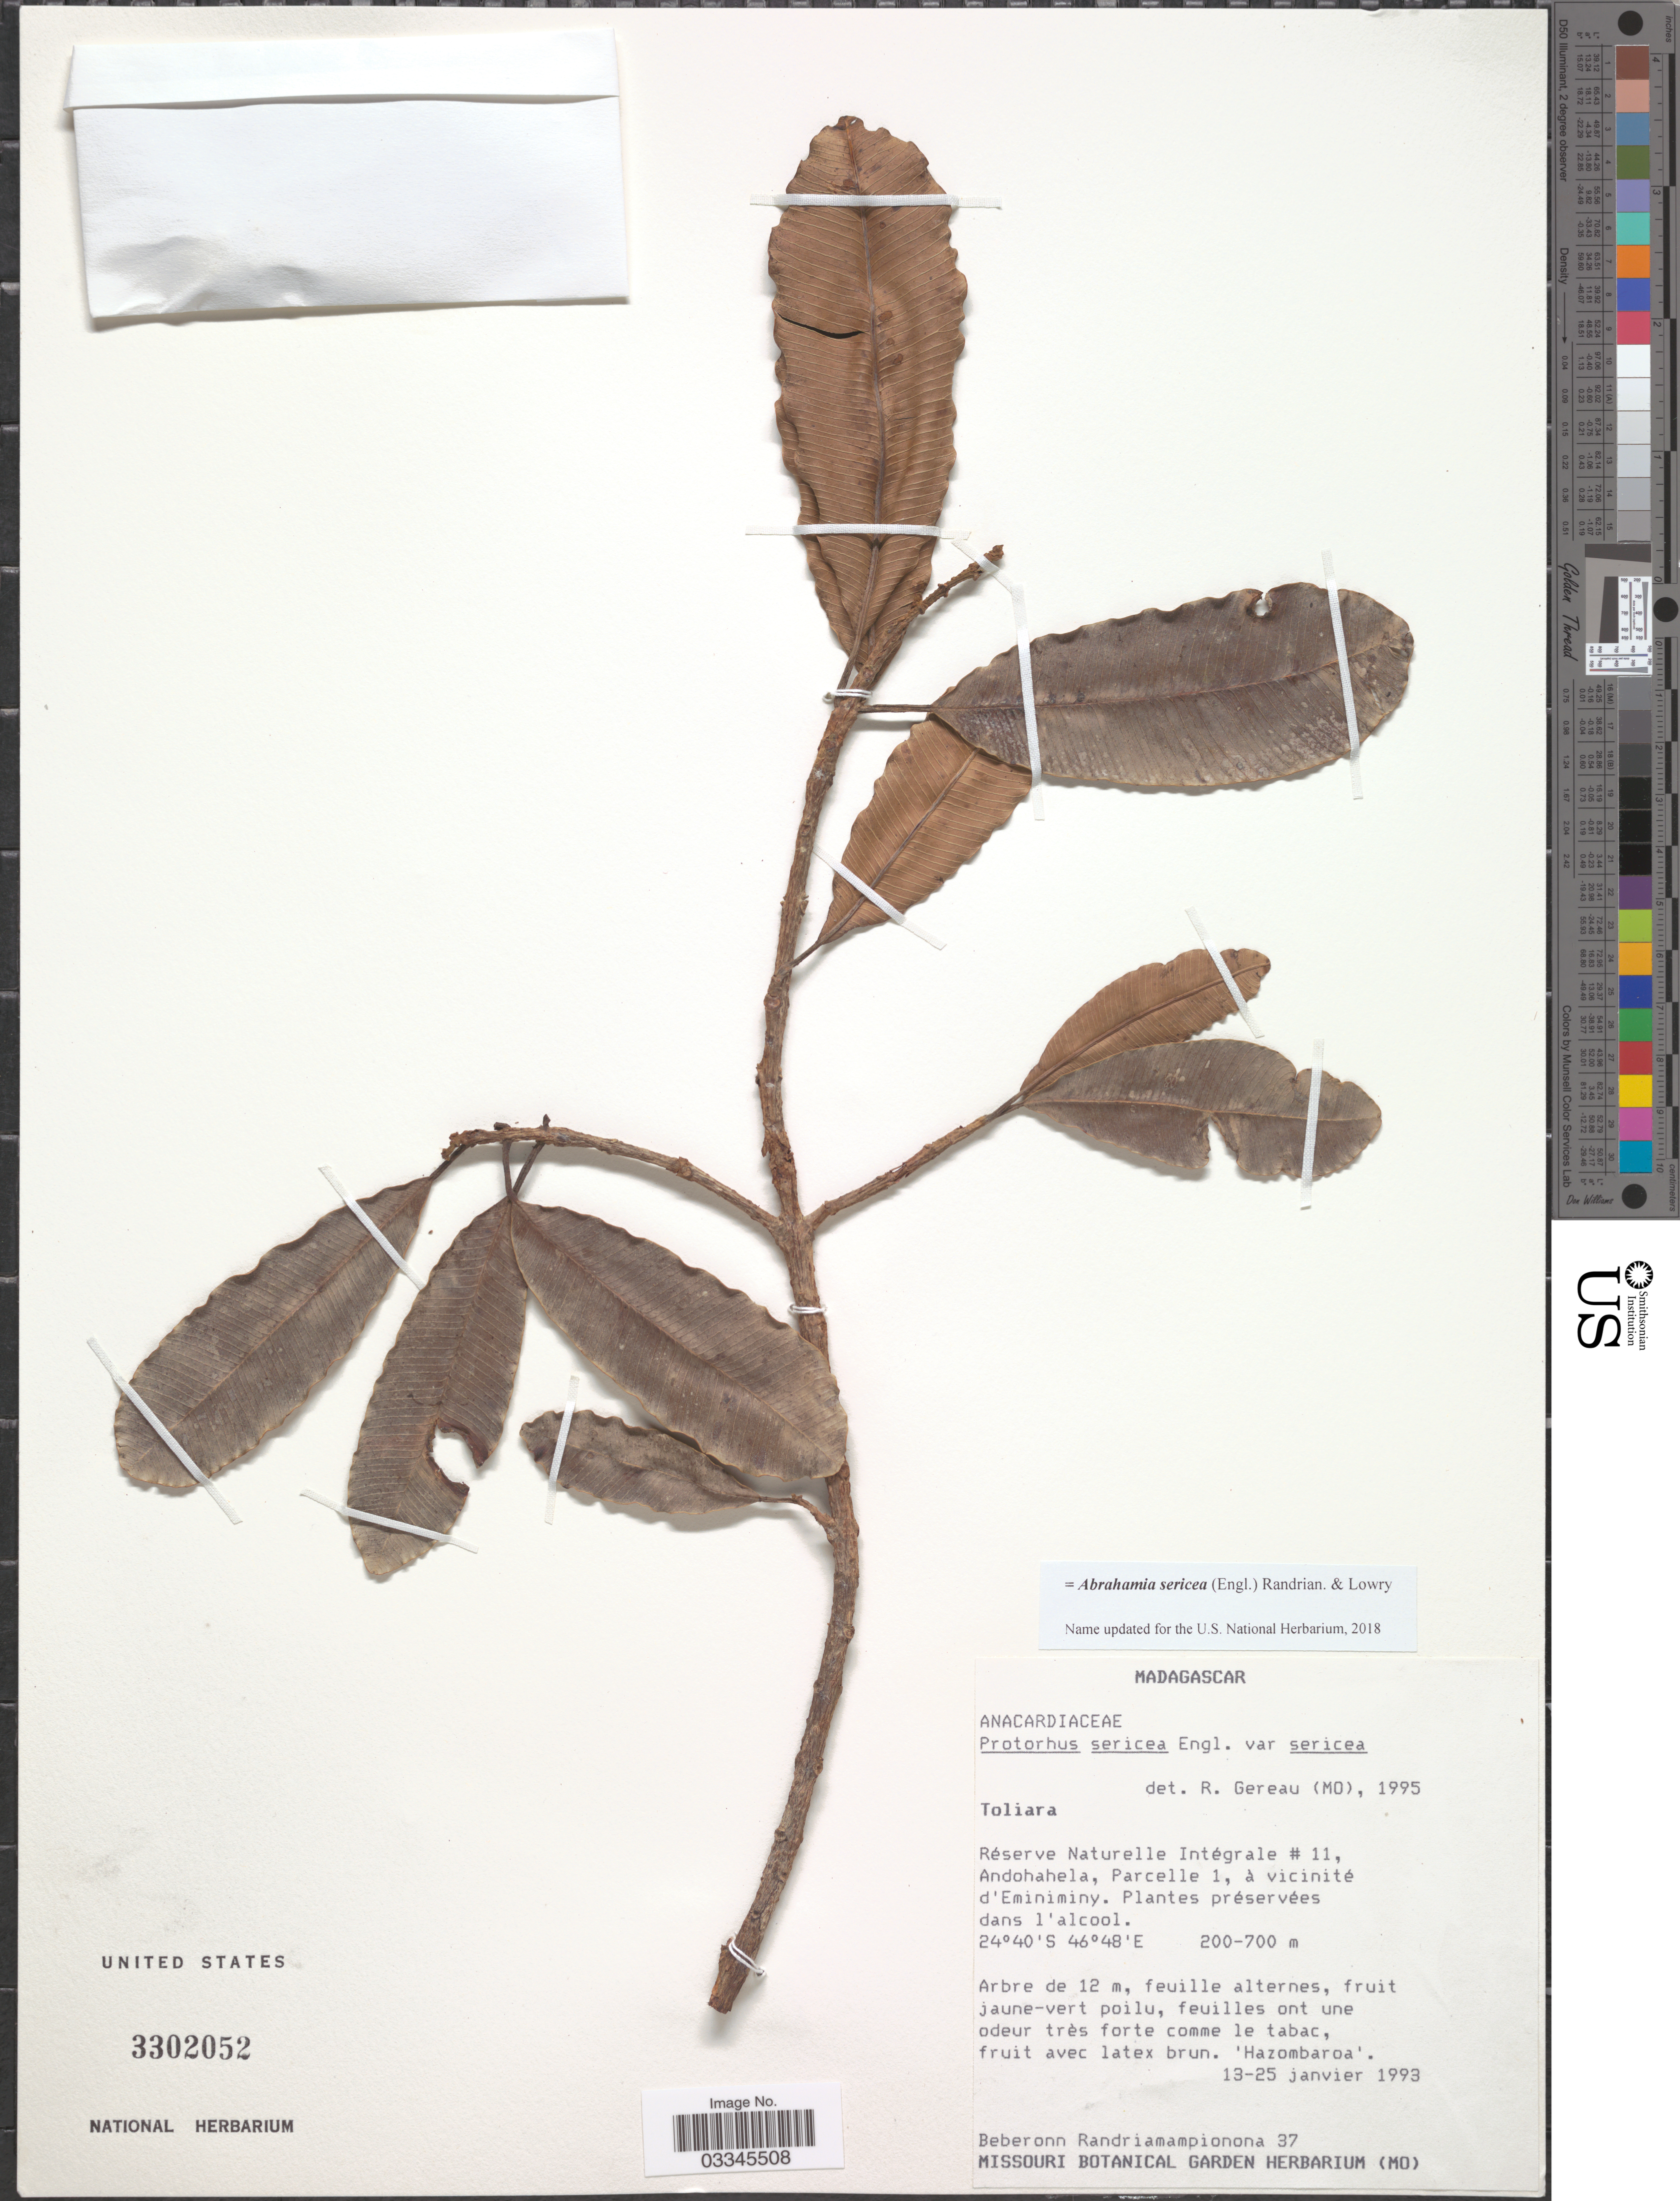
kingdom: Plantae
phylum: Tracheophyta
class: Magnoliopsida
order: Sapindales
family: Anacardiaceae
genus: Abrahamia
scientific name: Abrahamia sericea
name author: (Engl.) Randrian. & Lowry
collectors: B. Randriamampionona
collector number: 37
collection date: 1993-01-13/1993-01-25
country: Madagascar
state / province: Anosy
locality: Réserve Naturelle Intégrale # 11, Andhohela, Parcelle 1, à vicinité d'Eminiminy.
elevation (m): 200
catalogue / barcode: US 3302052